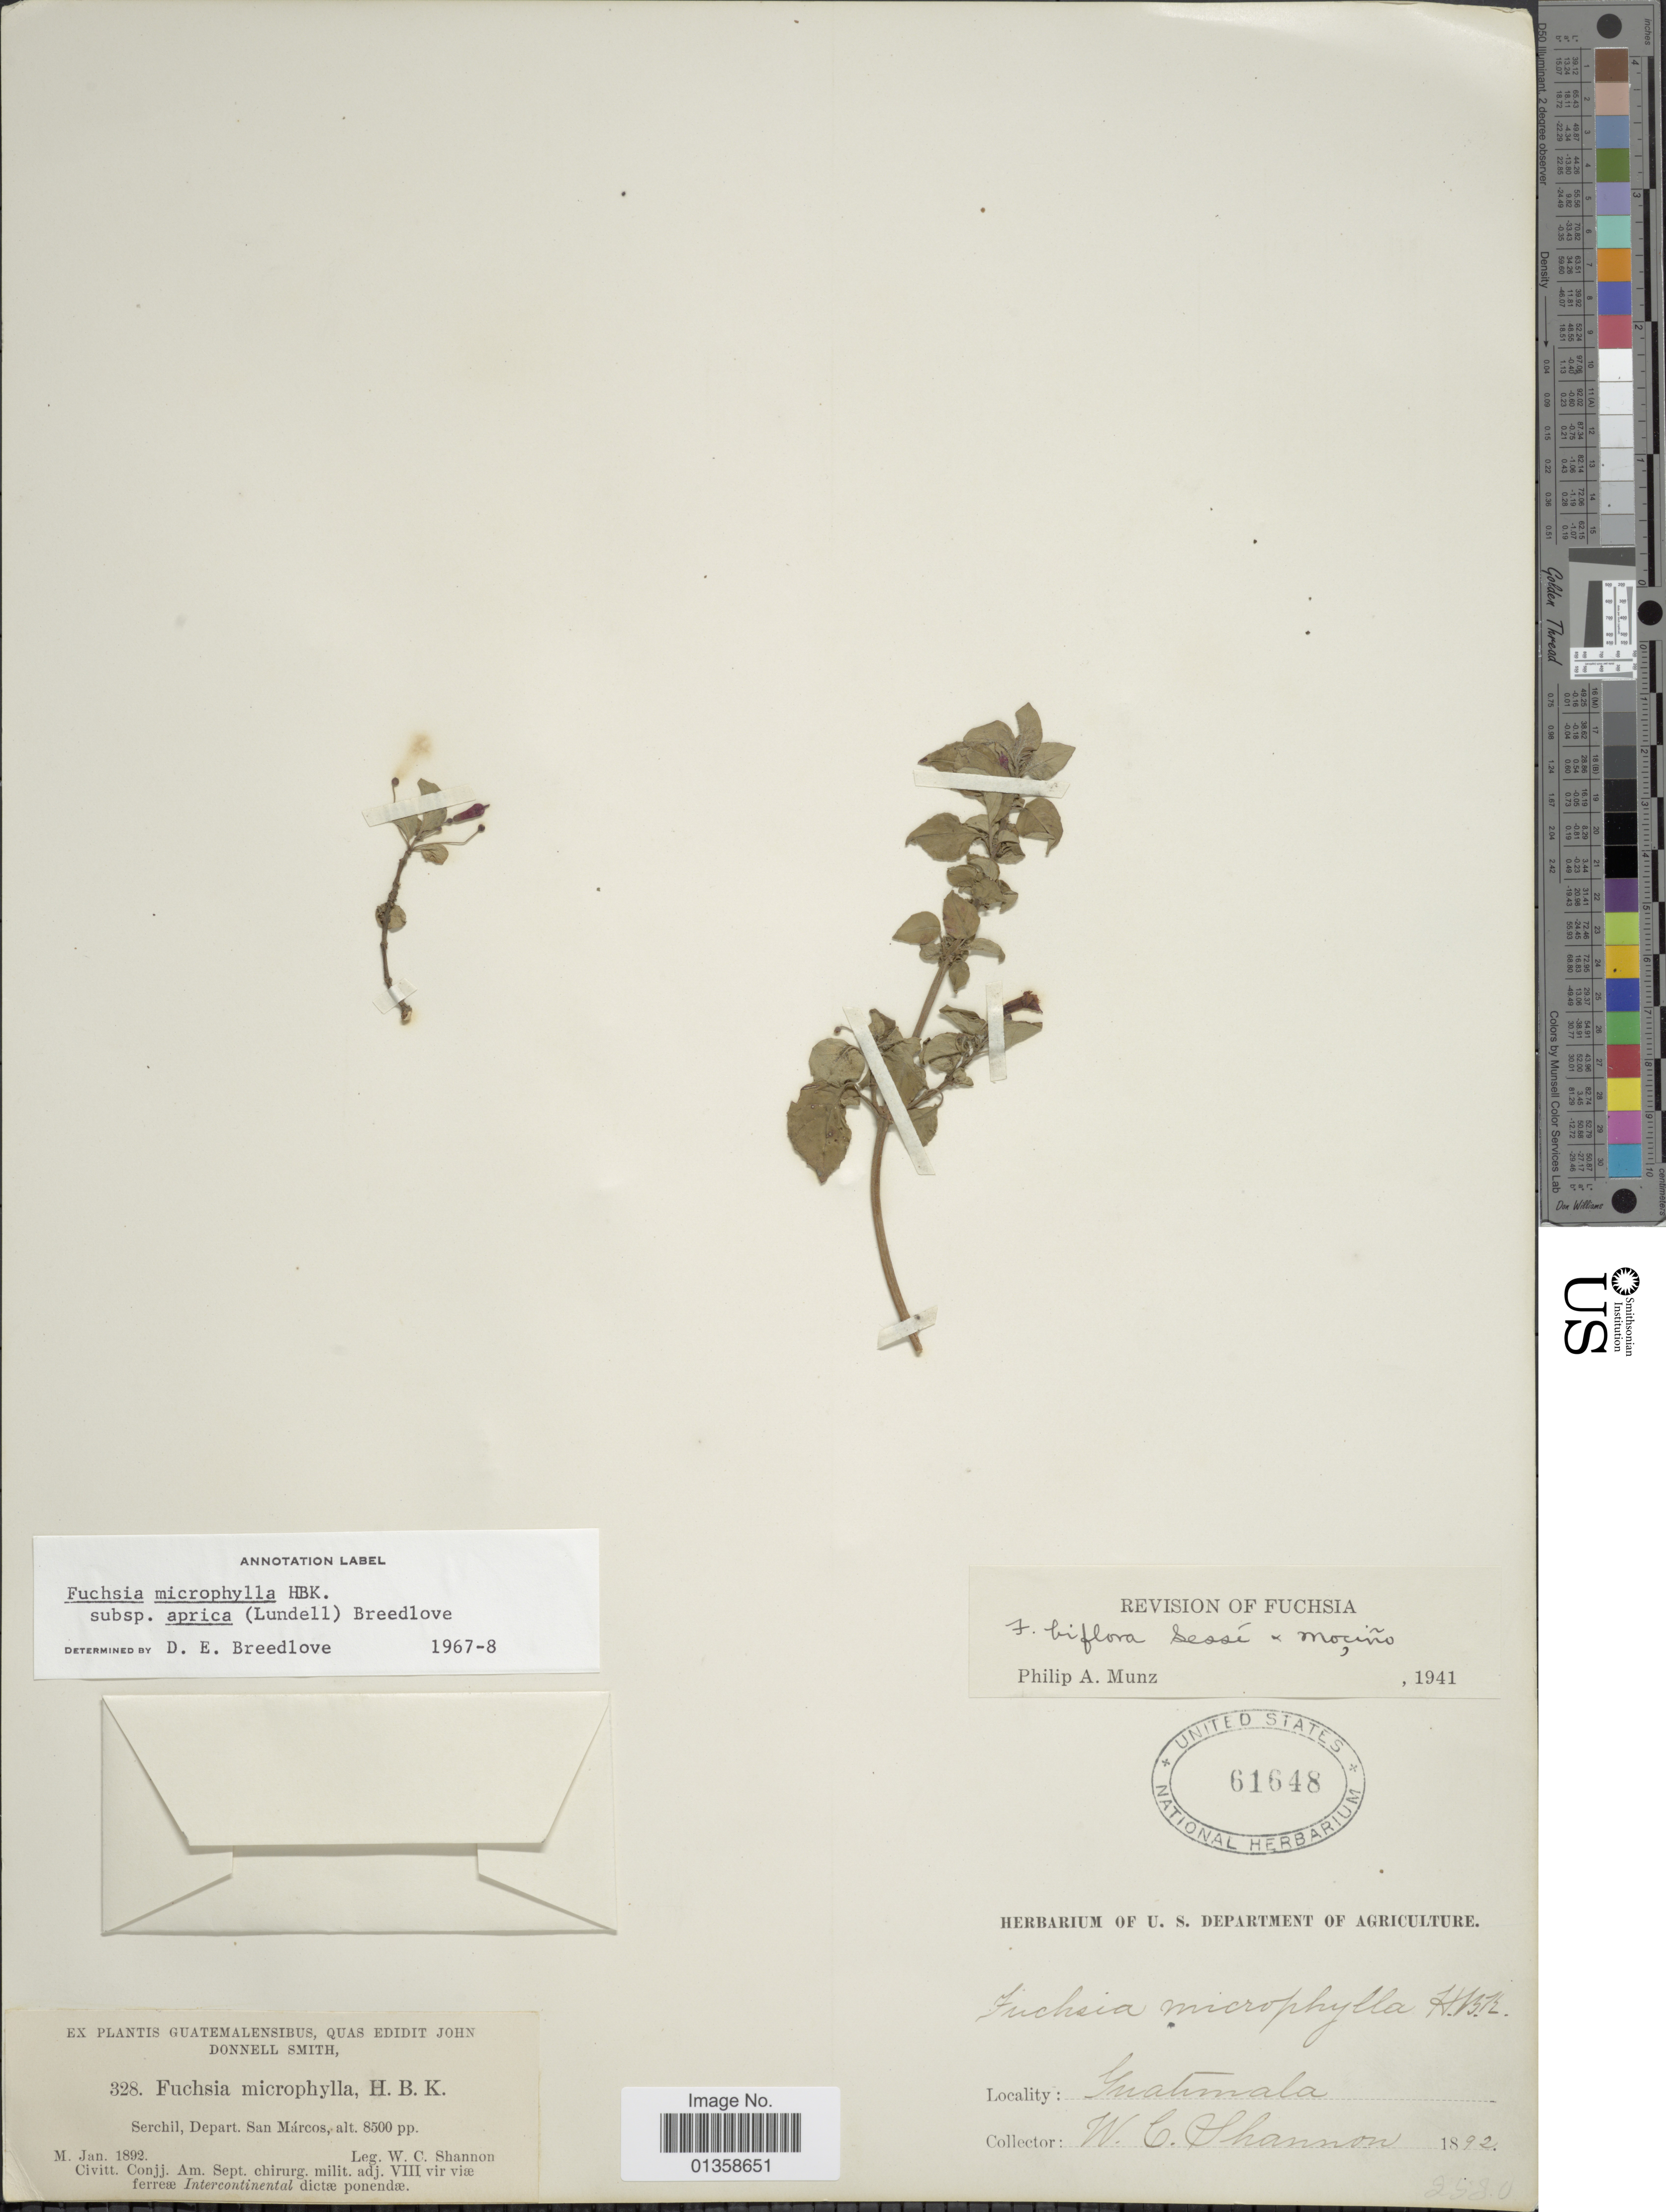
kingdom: Plantae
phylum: Tracheophyta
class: Magnoliopsida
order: Myrtales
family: Onagraceae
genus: Fuchsia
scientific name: Fuchsia microphylla subsp. aprica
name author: (Lundell) Breedlove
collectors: W. C. Shannon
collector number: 328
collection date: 1892-01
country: Guatemala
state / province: San Marcos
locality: Serchil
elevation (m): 2591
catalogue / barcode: US 61648